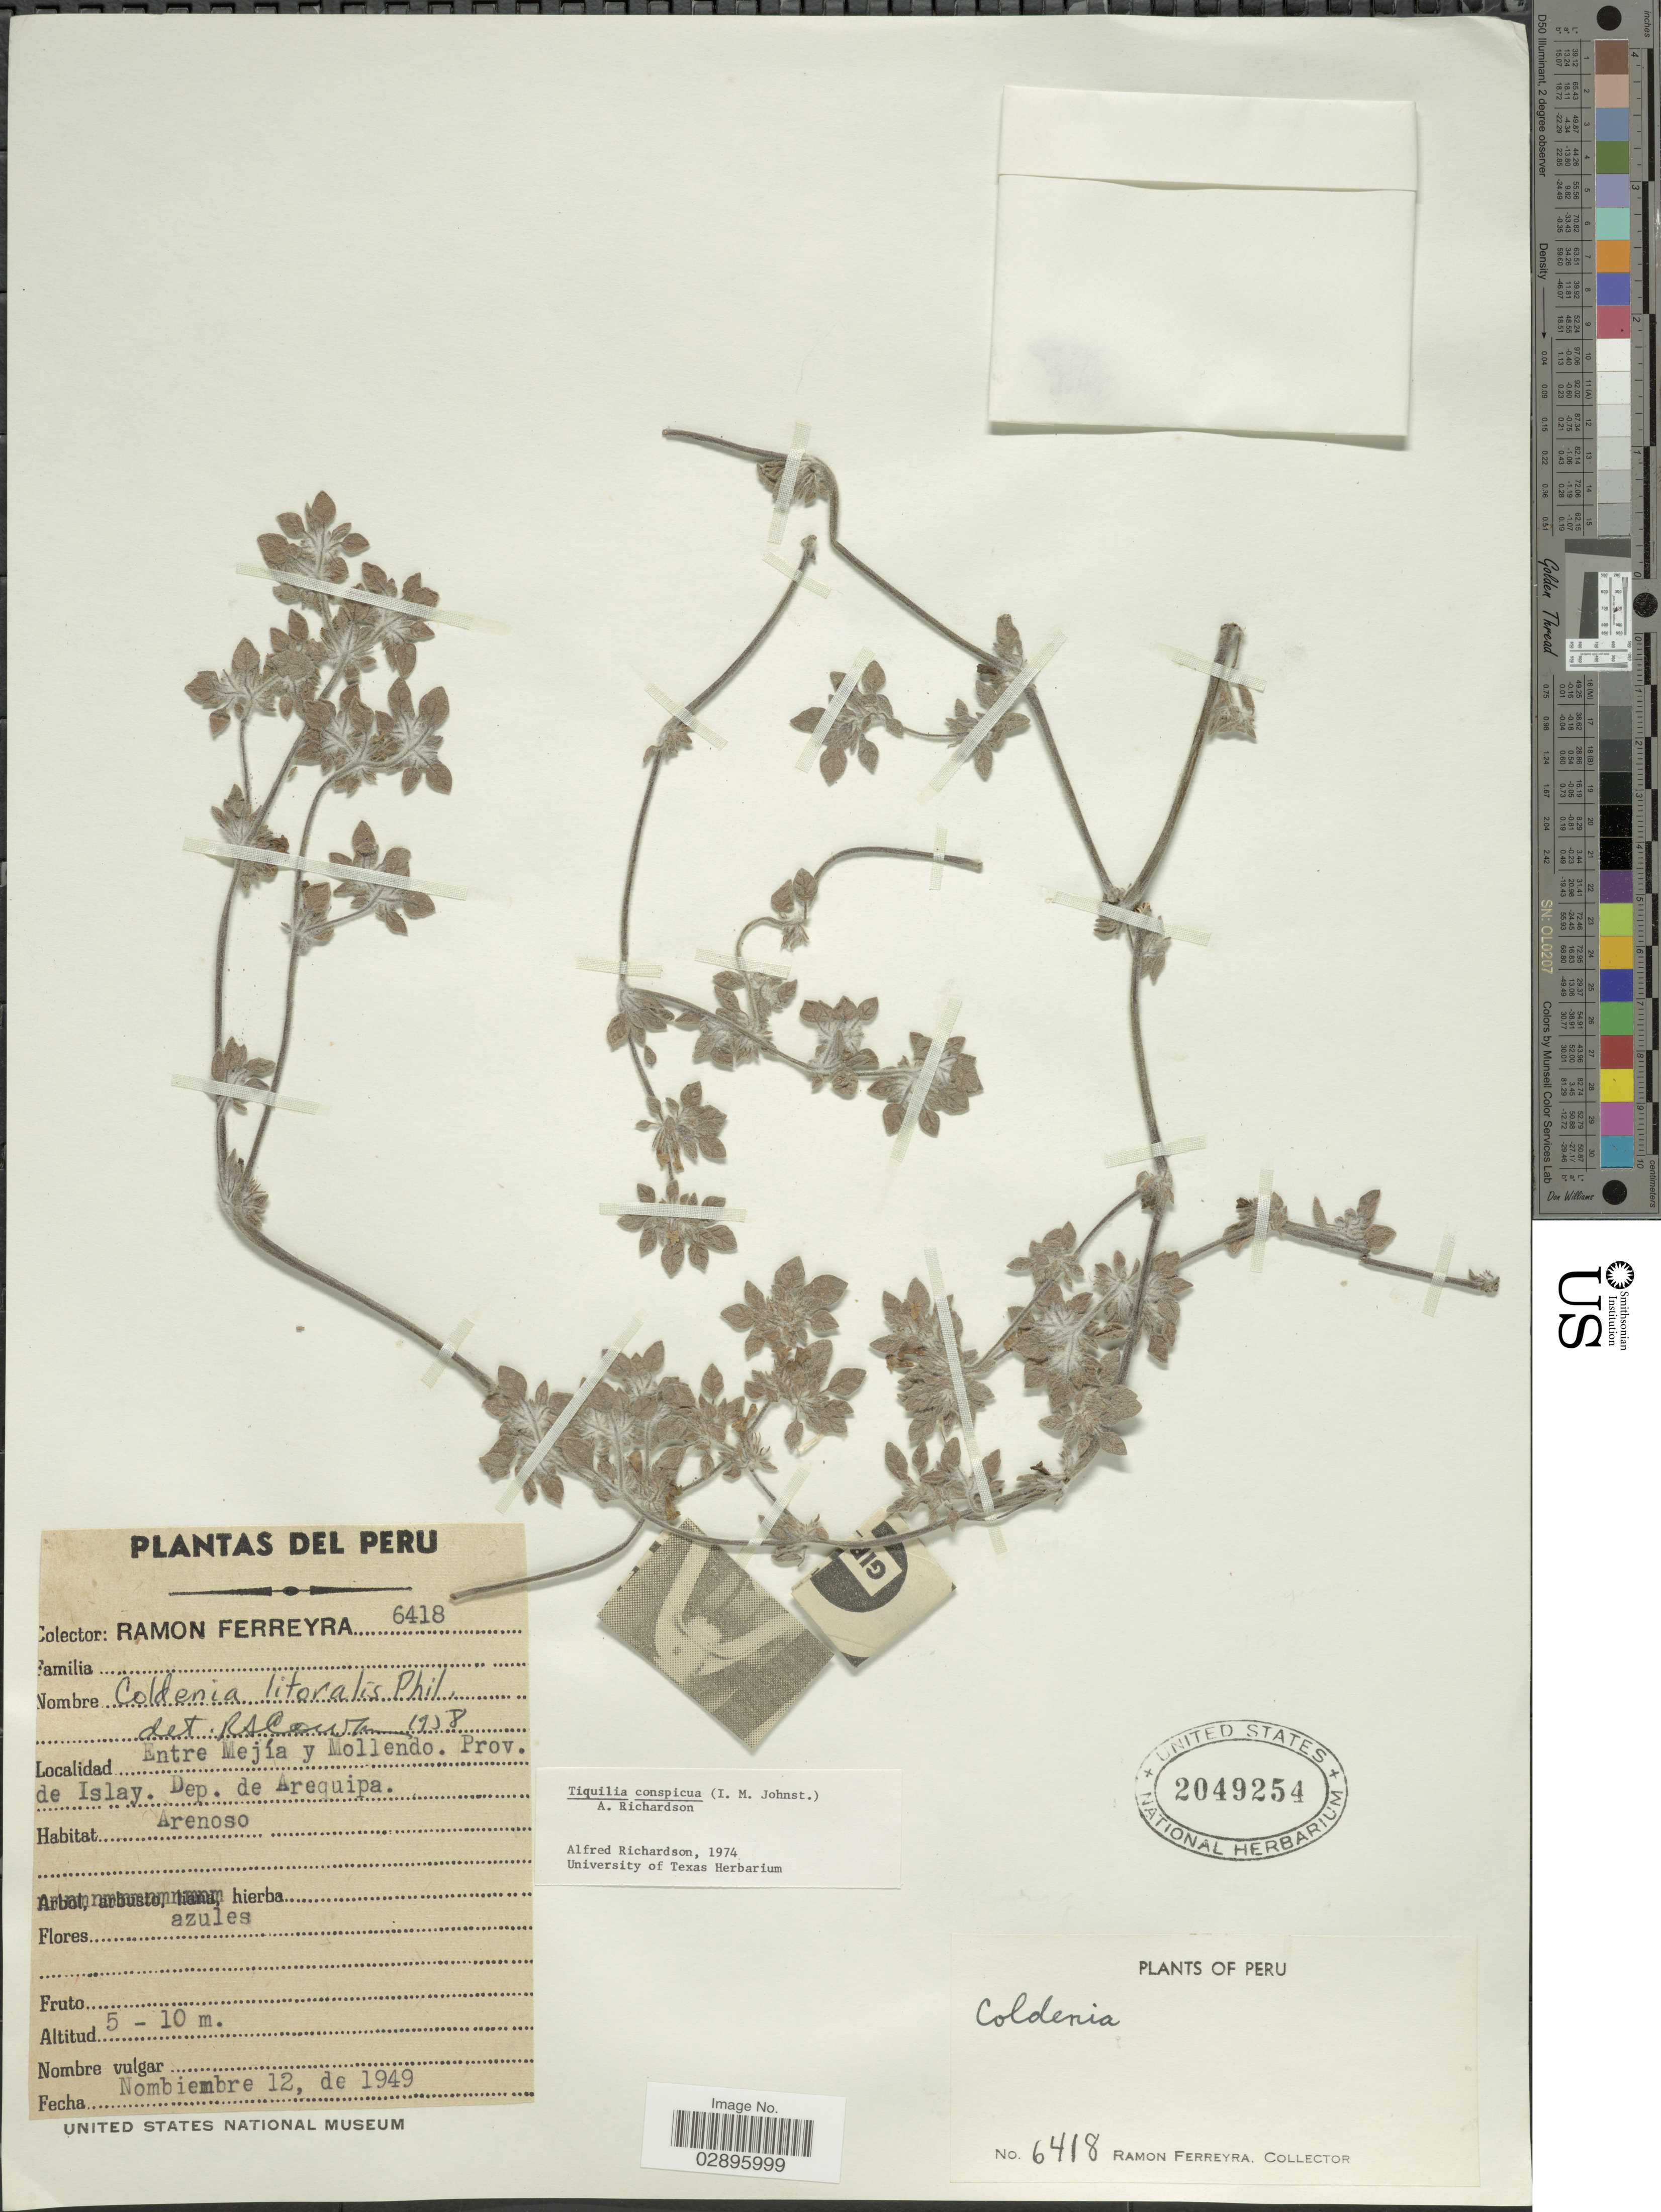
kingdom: Plantae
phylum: Tracheophyta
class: Magnoliopsida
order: Boraginales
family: Ehretiaceae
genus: Tiquilia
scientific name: Tiquilia conspicua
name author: (I.M. Johnst.) A.T. Richardson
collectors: R. A. Ferreyra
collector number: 6418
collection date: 1949-11-12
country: Peru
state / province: Arequipa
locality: Entre Mejía y Mollendo. Prov. de Islay. Dep. de Arequipa.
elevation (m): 5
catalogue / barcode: US 2049254